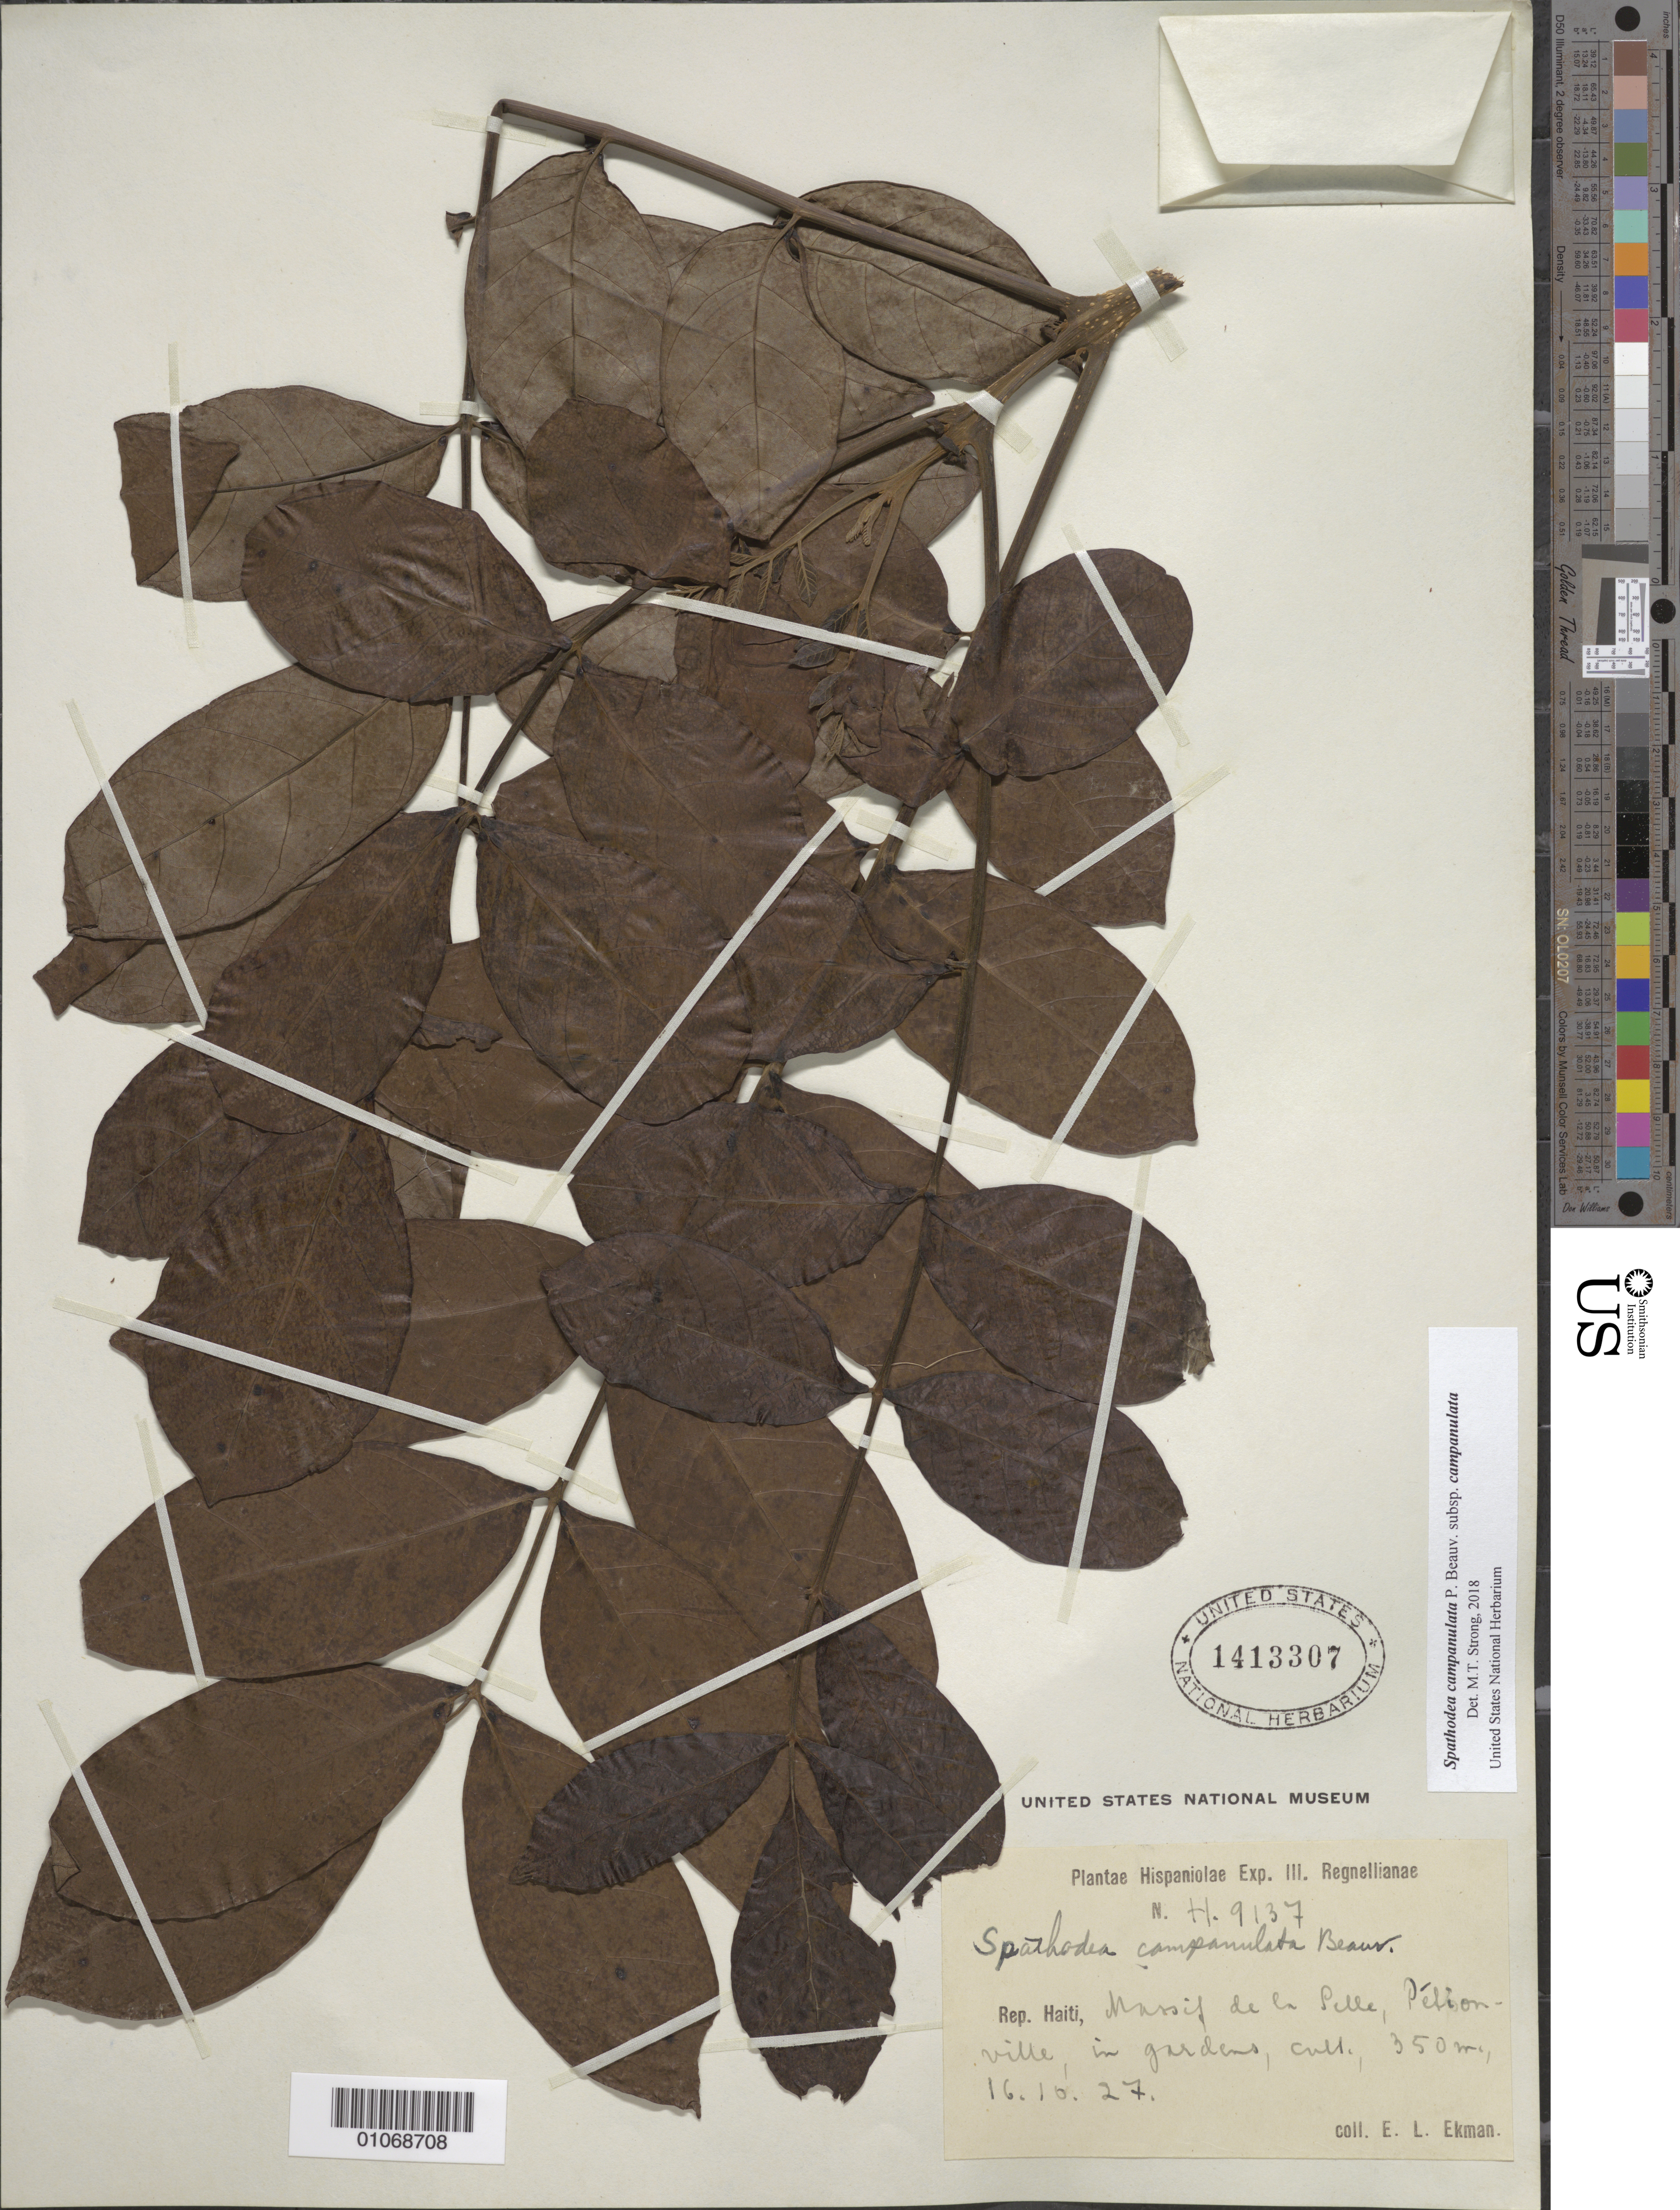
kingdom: Plantae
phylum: Tracheophyta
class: Magnoliopsida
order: Lamiales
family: Bignoniaceae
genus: Spathodea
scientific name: Spathodea campanulata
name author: P. Beauv.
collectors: E. L. Ekman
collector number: H 9137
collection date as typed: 16 Oct 1927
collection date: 1927-10-16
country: Haiti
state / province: Óuest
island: Hispaniola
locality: Massif de la Pelle, Petionville in gardens.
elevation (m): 350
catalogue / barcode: US 1413307